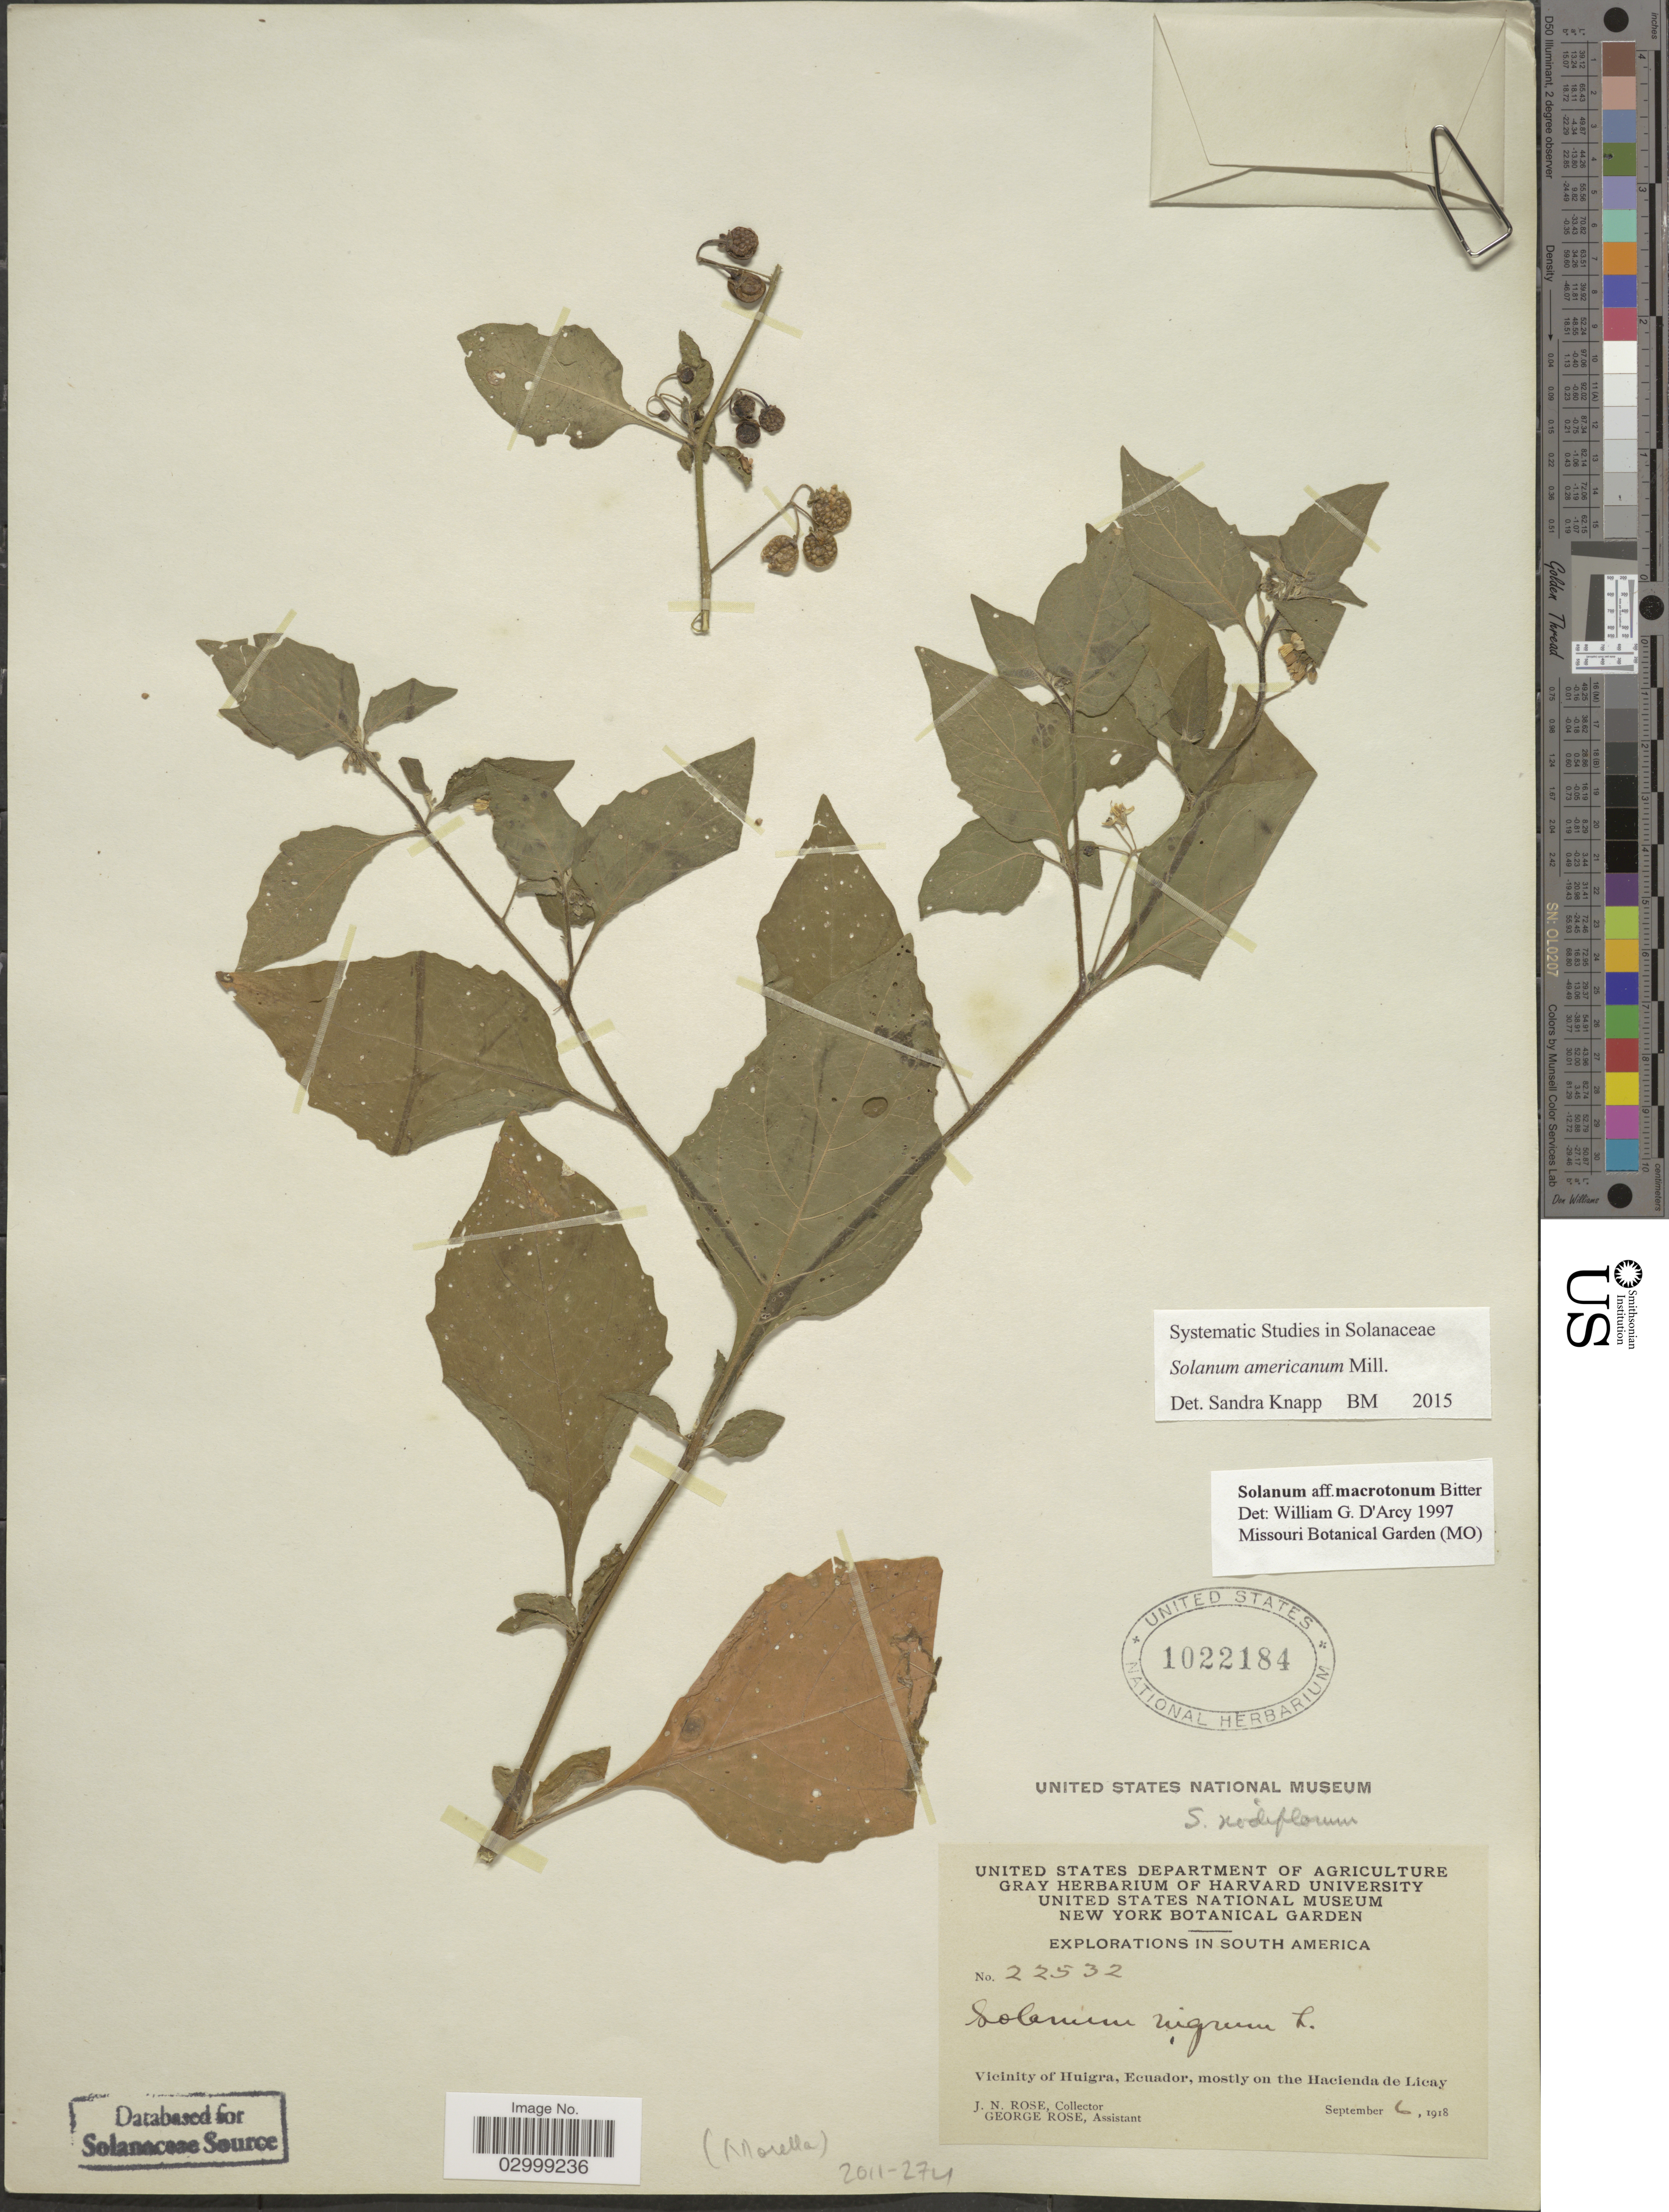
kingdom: Plantae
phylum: Tracheophyta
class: Magnoliopsida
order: Solanales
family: Solanaceae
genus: Solanum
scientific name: Solanum americanum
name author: Mill.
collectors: J. N. Rose & G. Rose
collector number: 22532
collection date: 1918-09-06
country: Ecuador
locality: Vicinity of Huigra, mostly on the Hacienda de Licay.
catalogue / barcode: US 1022184